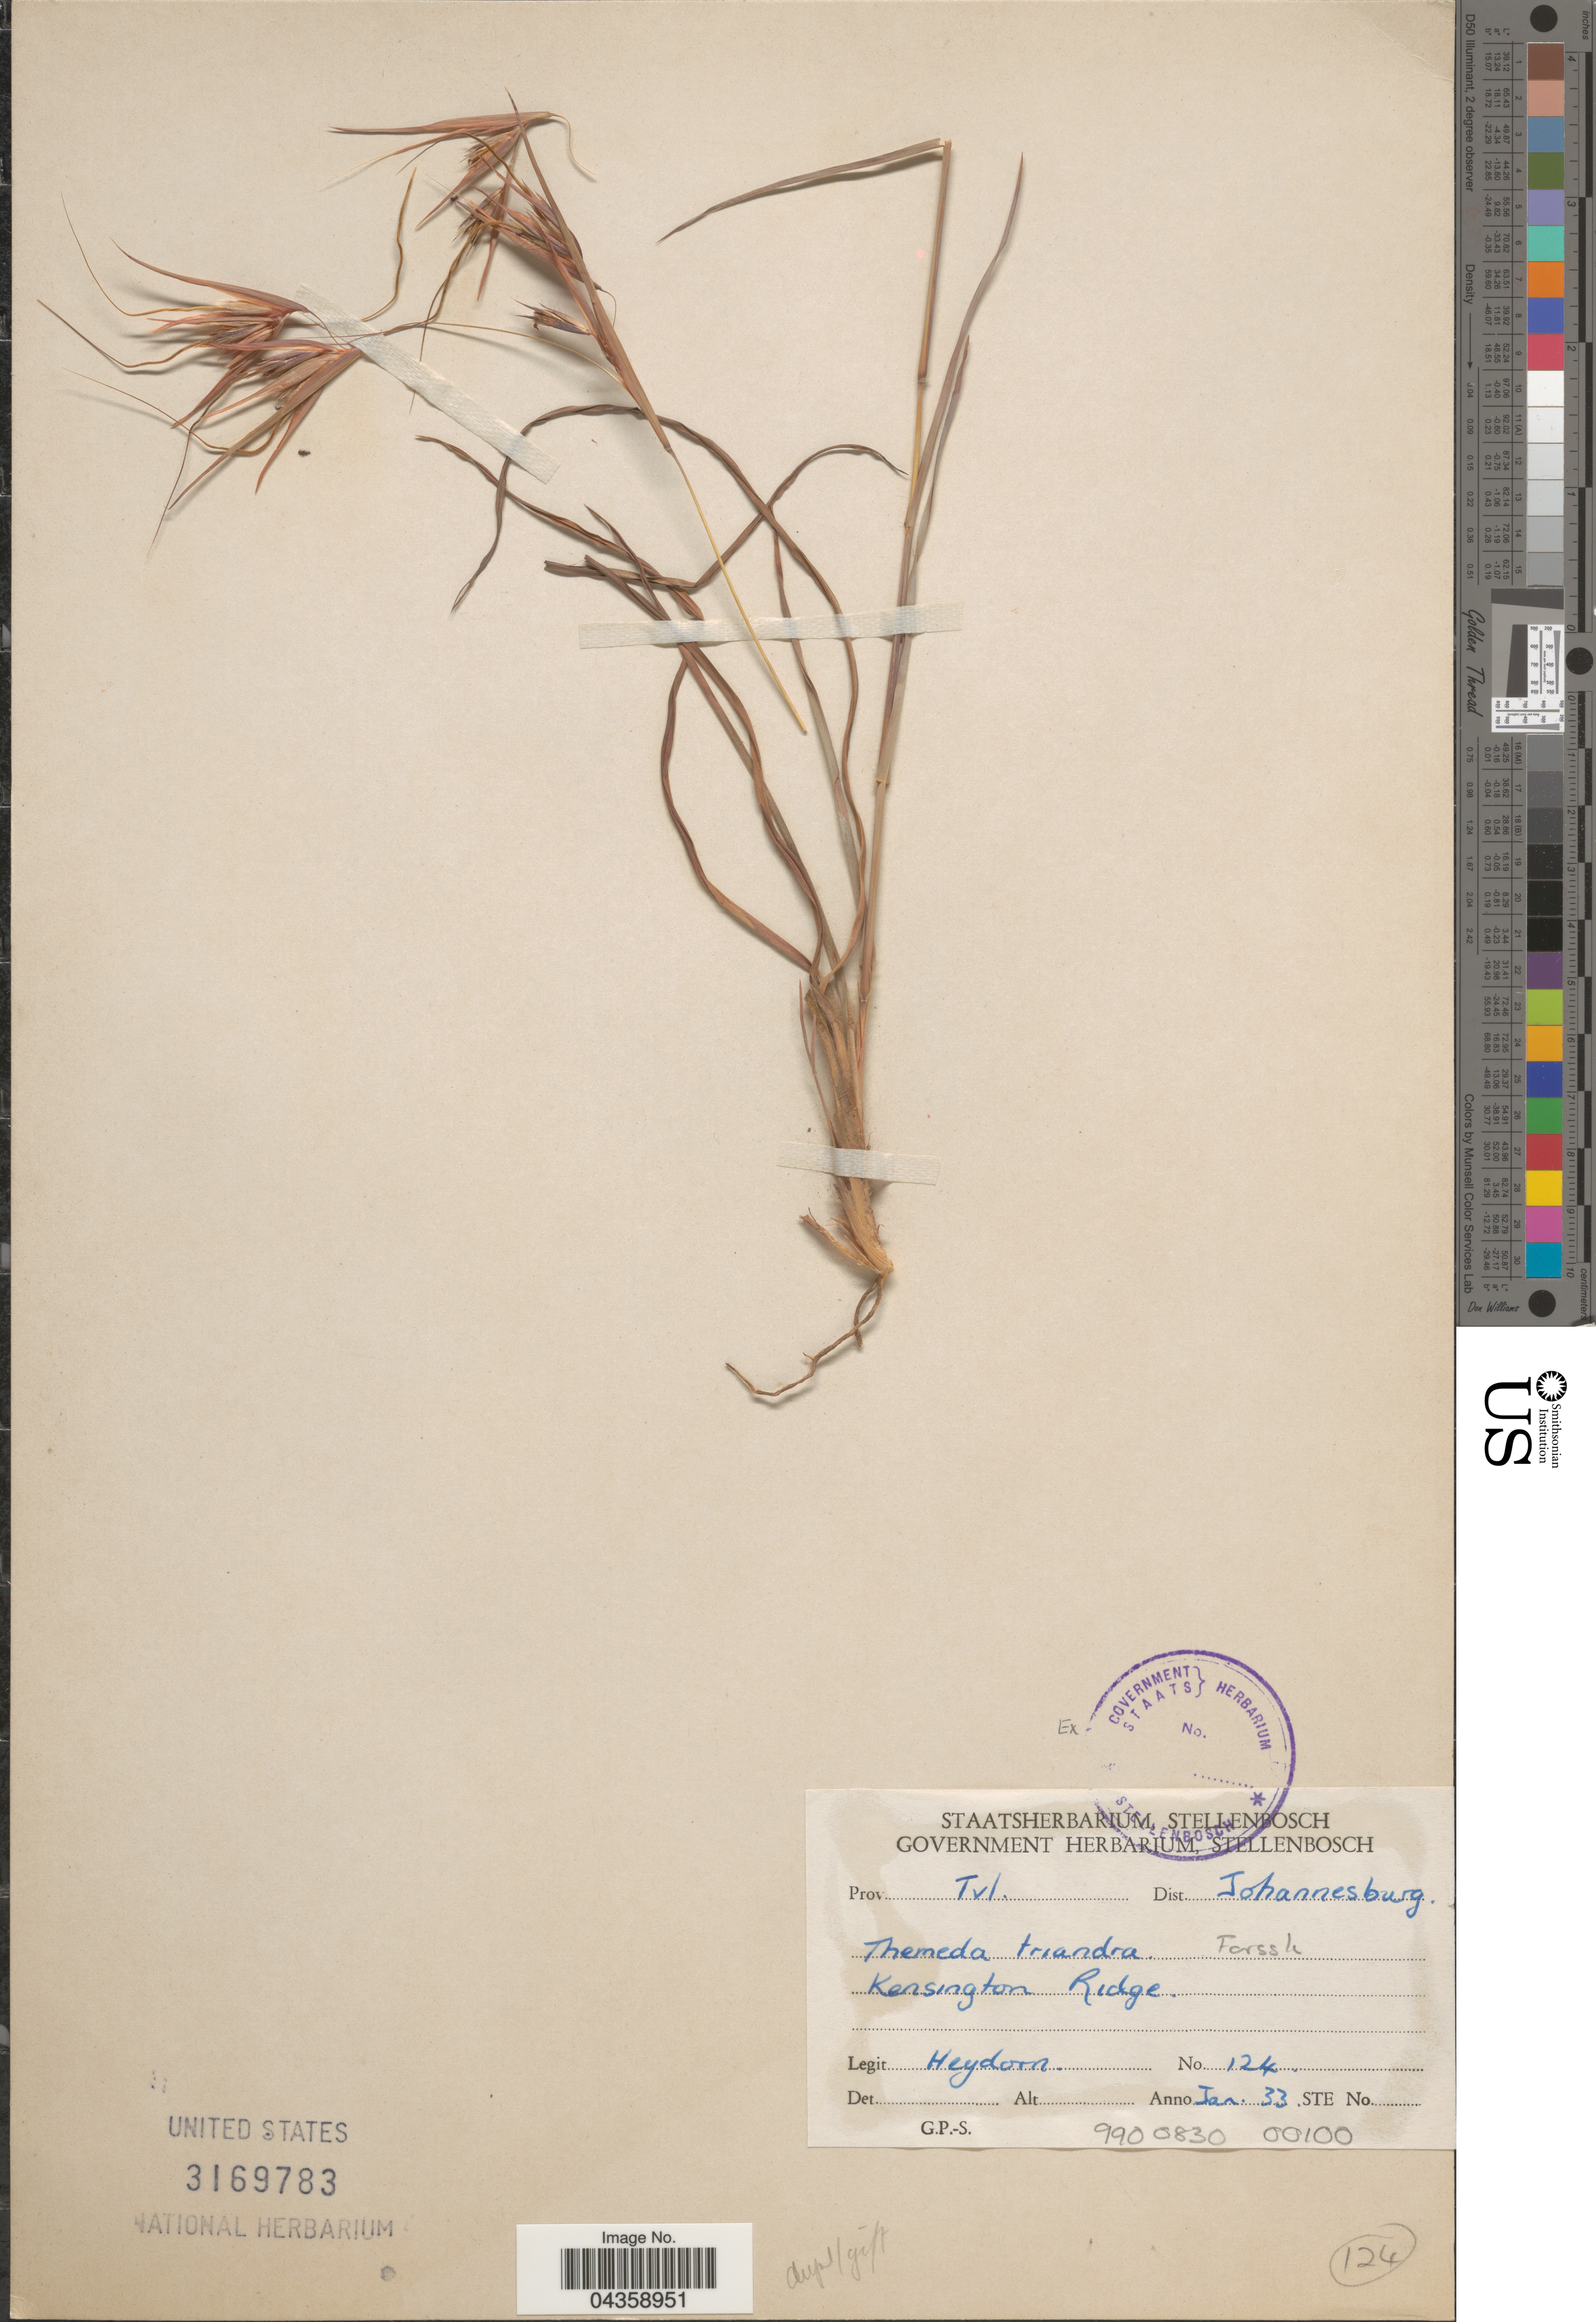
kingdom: Plantae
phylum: Tracheophyta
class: Liliopsida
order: Poales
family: Poaceae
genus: Themeda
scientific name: Themeda triandra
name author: Forssk.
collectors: Heydorn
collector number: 124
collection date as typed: Transcribed d/m/y: /1/33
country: South Africa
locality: Prov. Tvl. Dist. Johannesburg.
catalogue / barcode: US 3169783